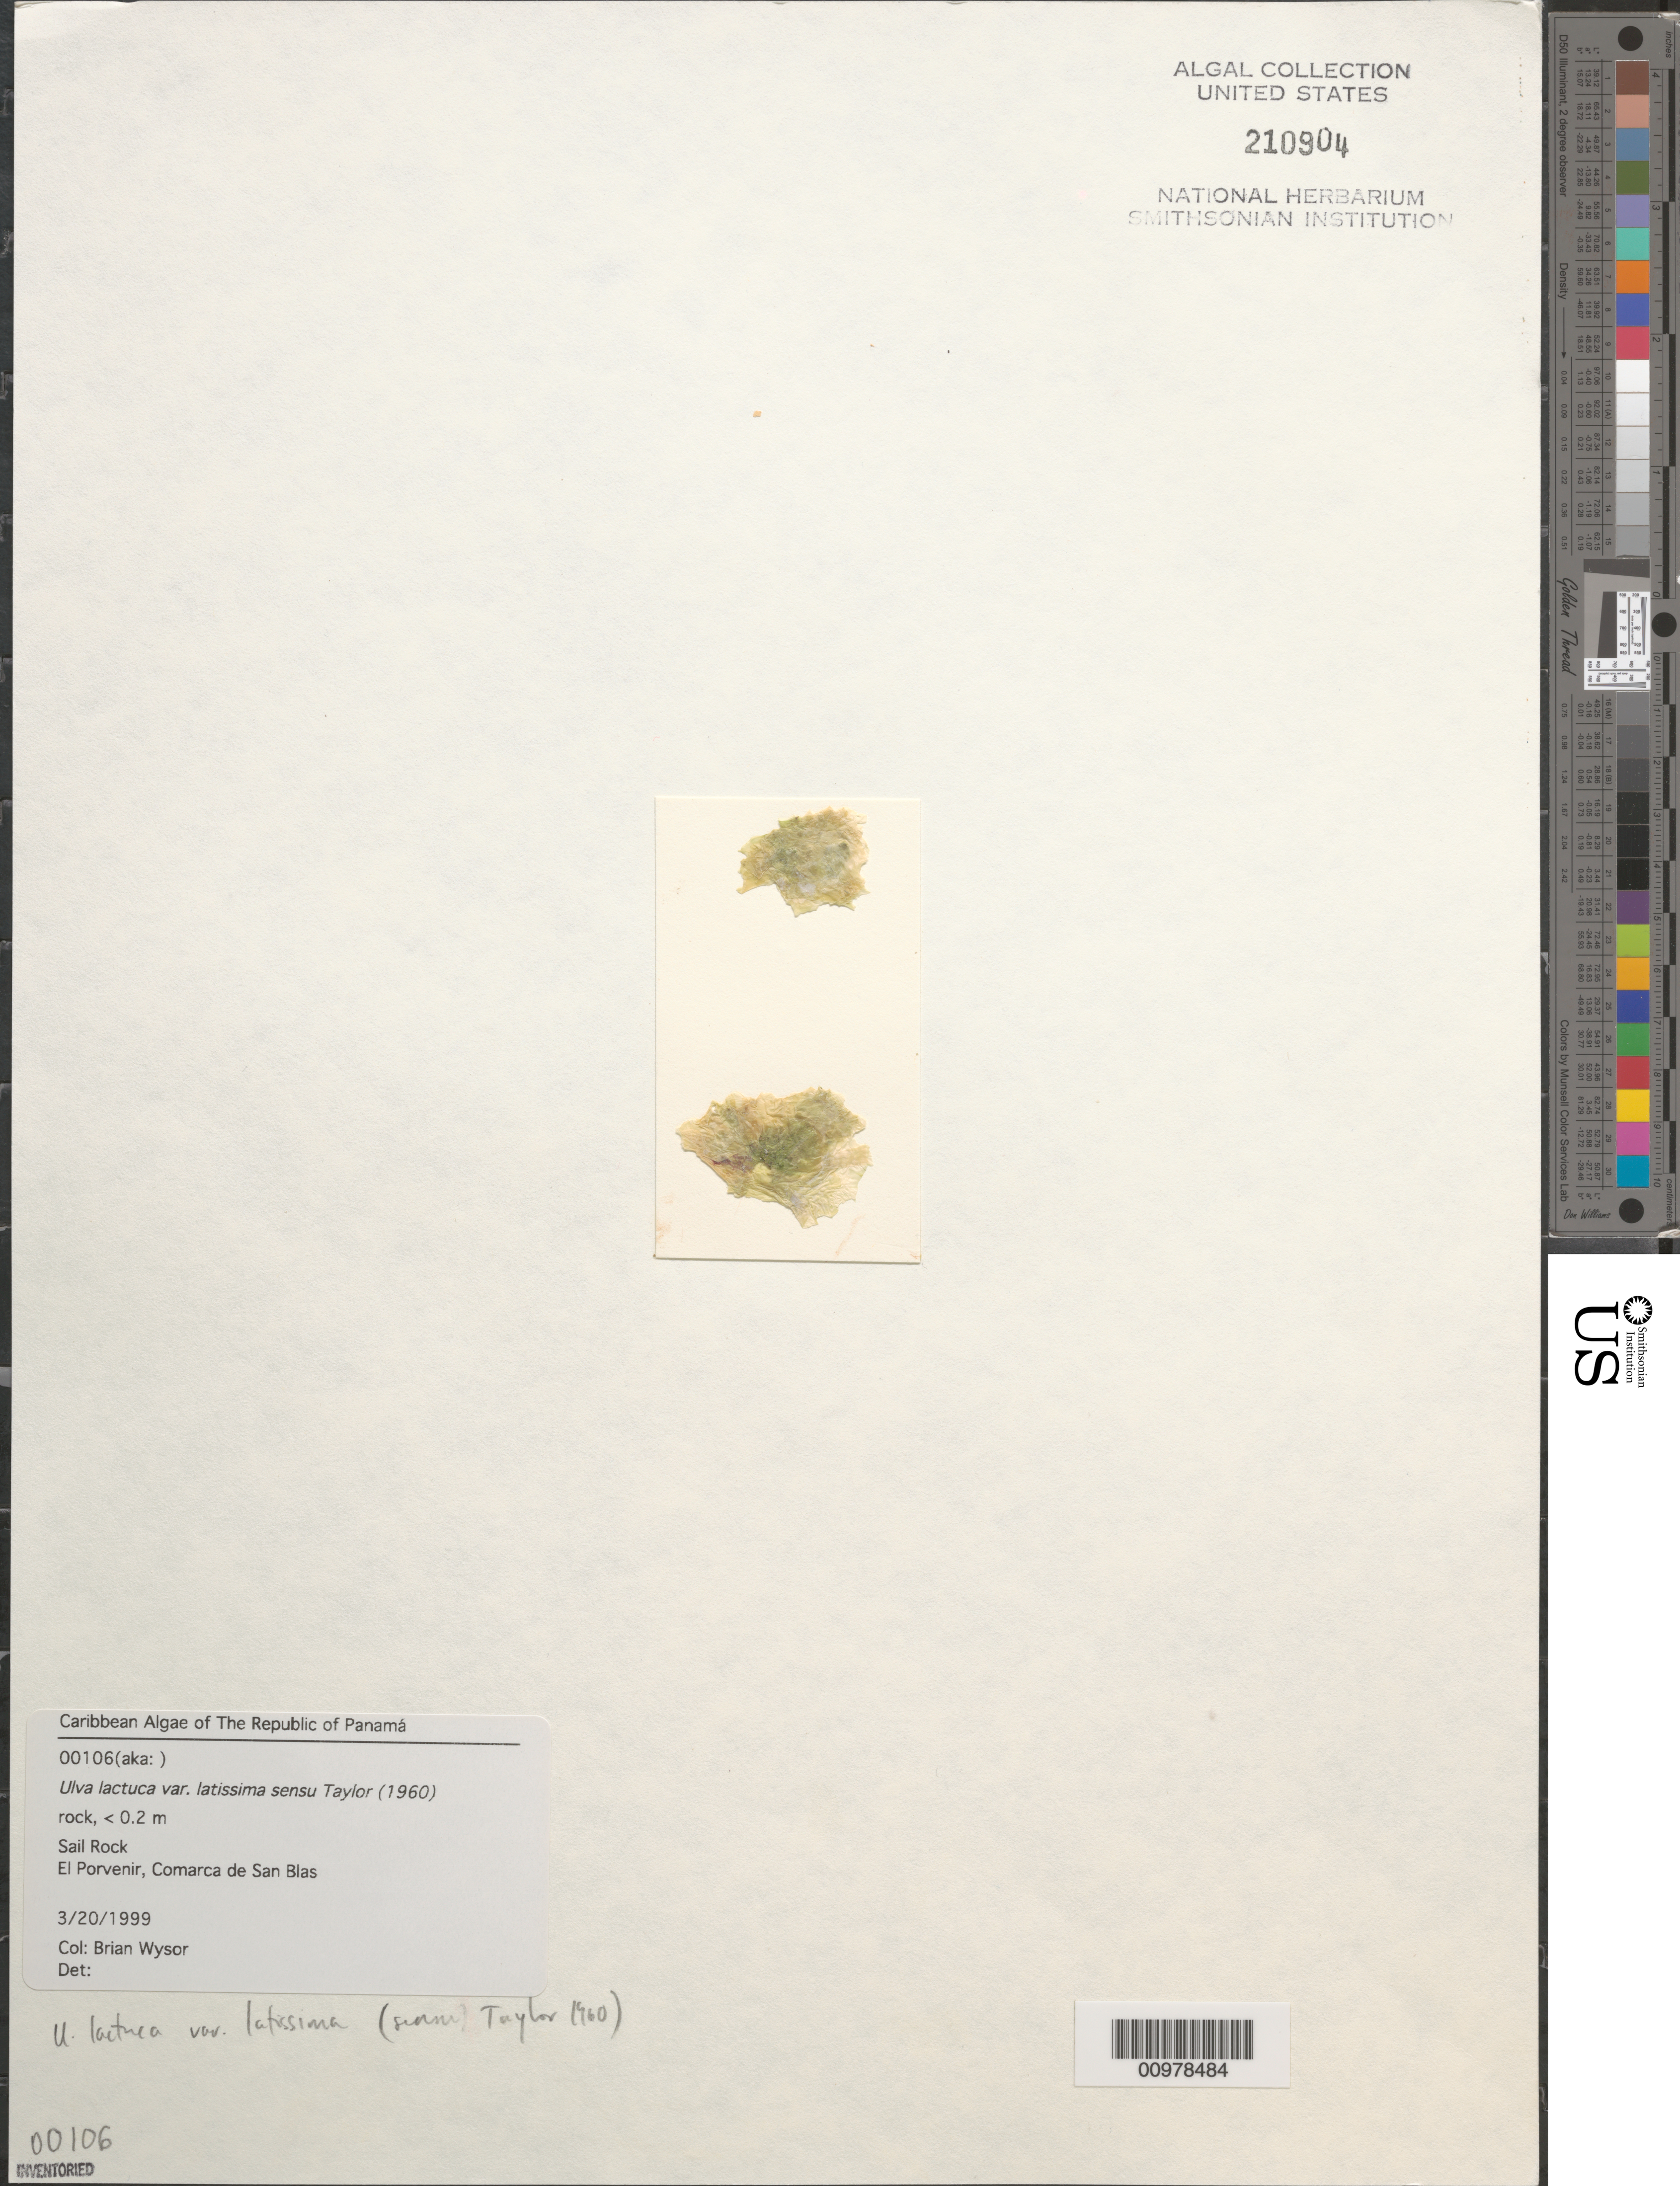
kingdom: Plantae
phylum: Chlorophyta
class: Ulvophyceae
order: Ulvales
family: Ulvaceae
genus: Ulva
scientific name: Ulva lactuca var. latissima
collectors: B. Wysor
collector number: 00106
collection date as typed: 20 Mar 1999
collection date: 1999-03-20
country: Panama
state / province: Kuna Yala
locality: Sail Rock, El Porvenir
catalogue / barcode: US 210904